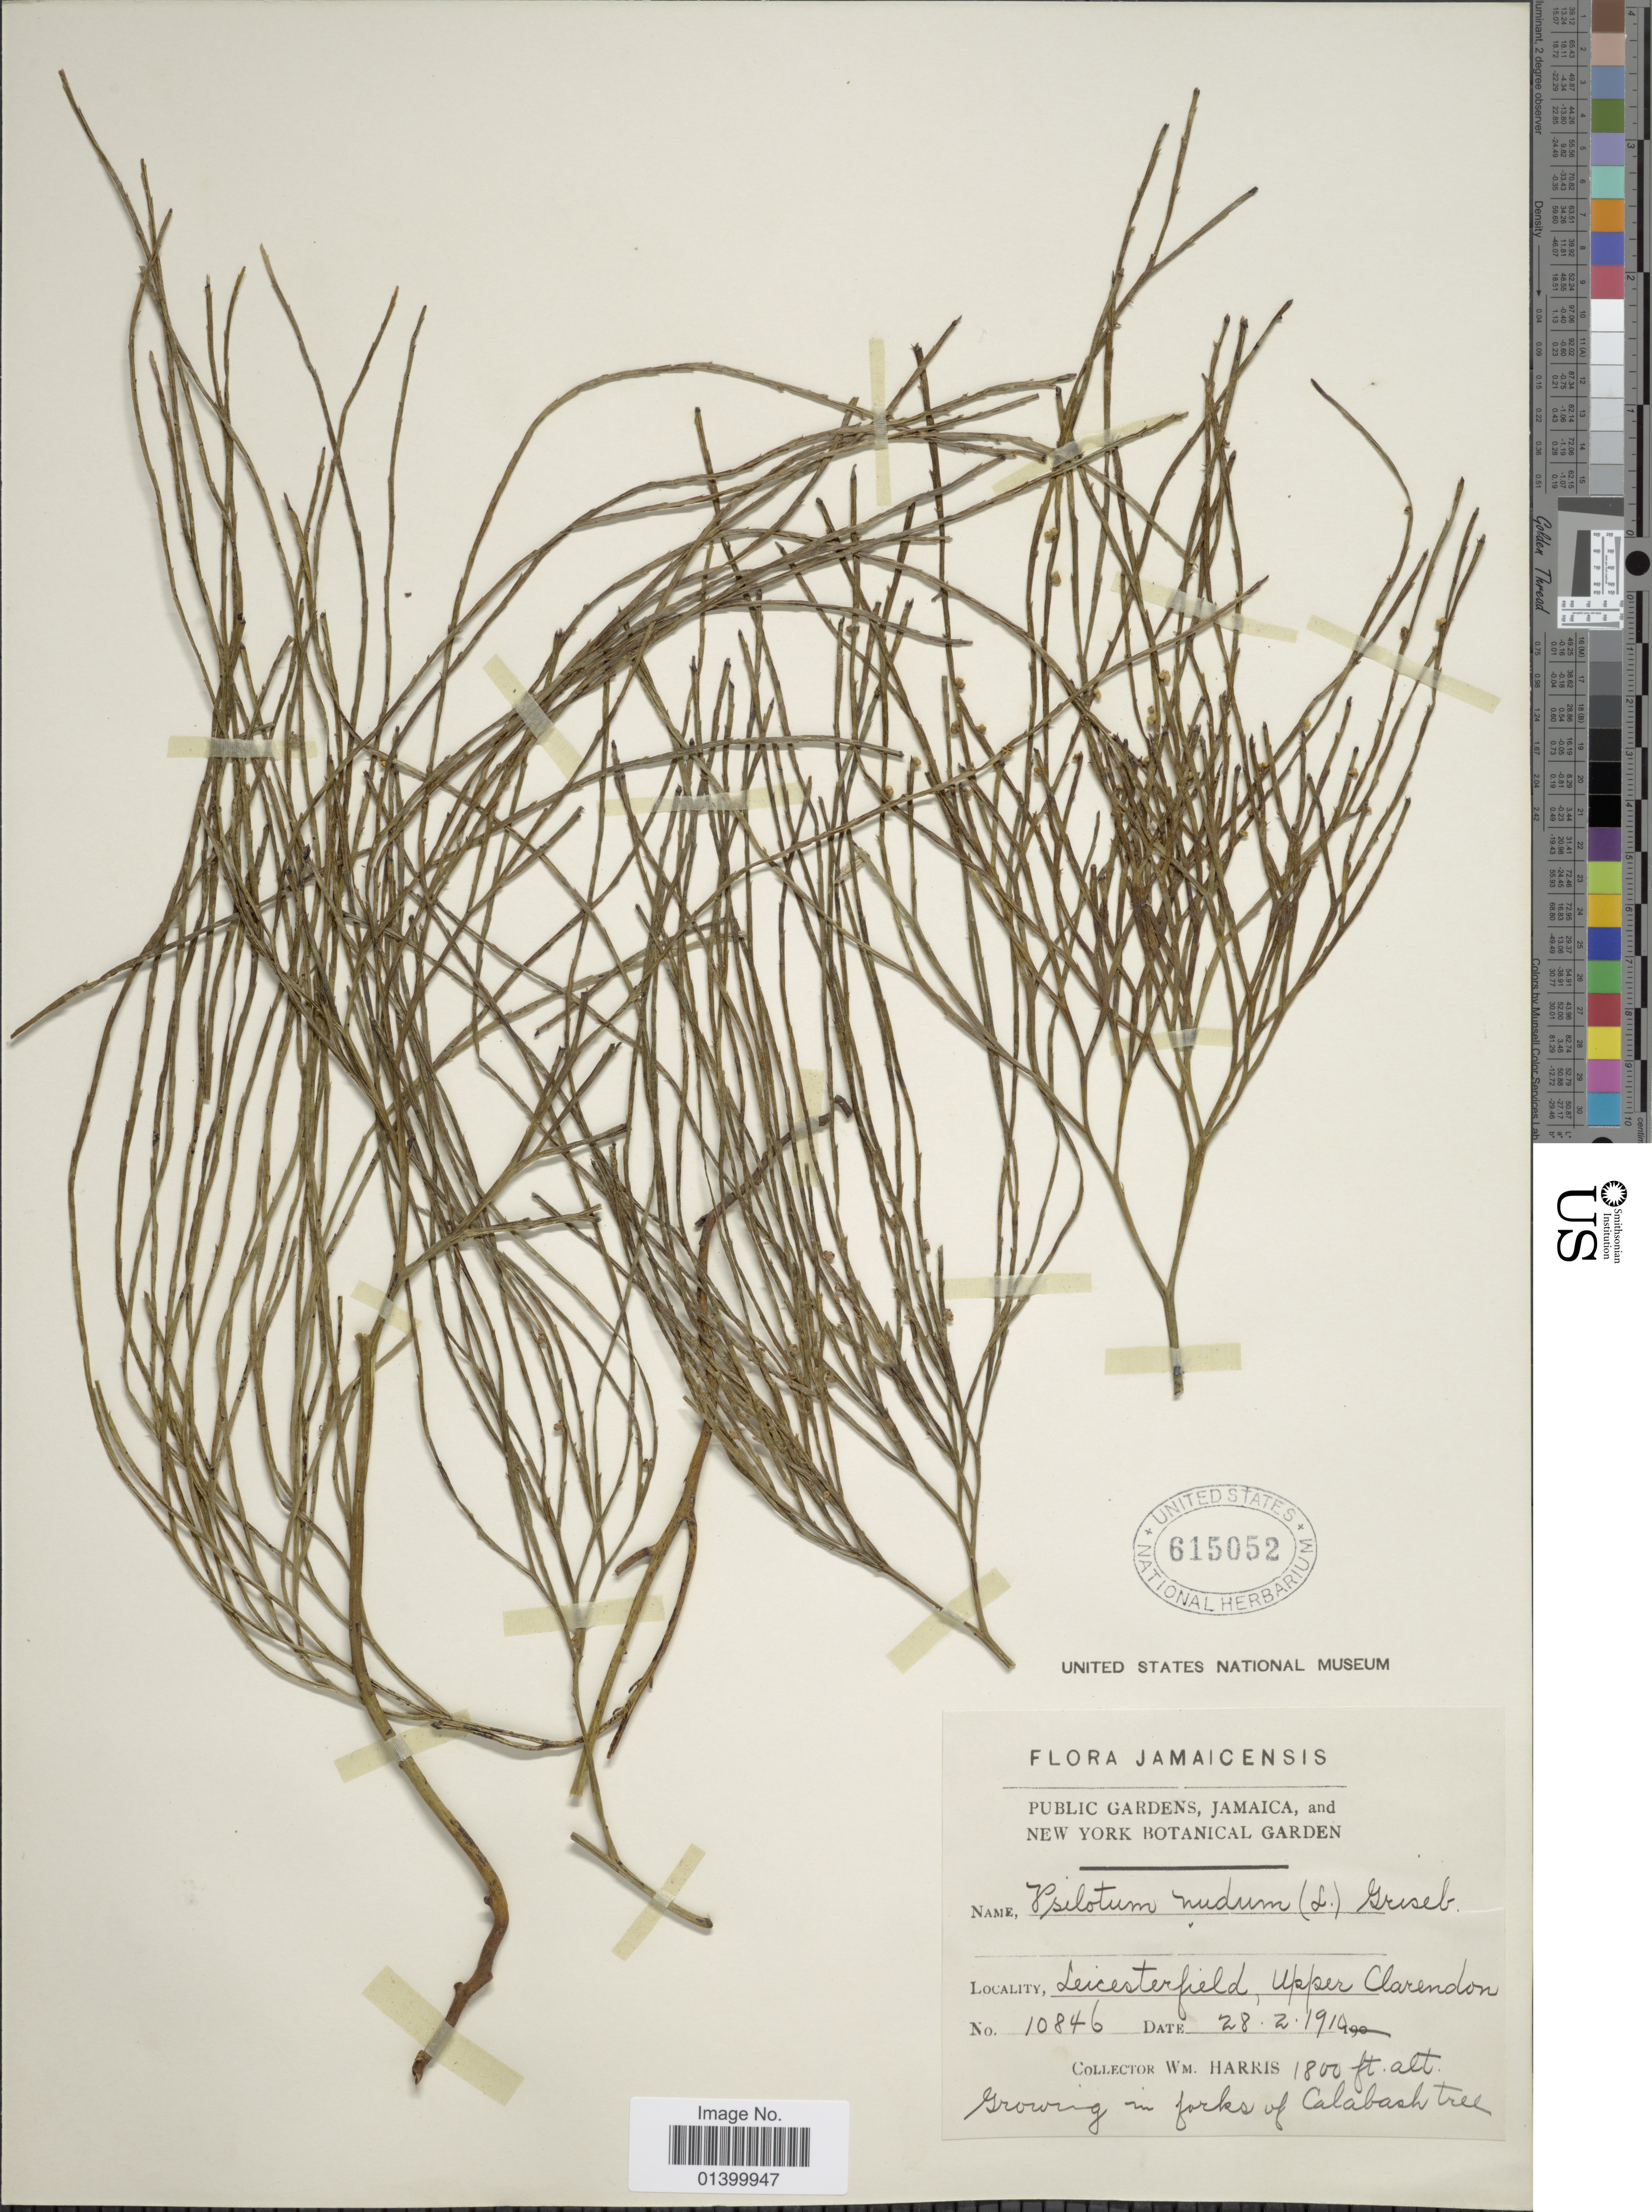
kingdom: Plantae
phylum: Tracheophyta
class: Polypodiopsida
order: Psilotales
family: Psilotaceae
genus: Psilotum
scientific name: Psilotum nudum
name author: (L.) P. Beauv.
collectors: W. Harris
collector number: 10846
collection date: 1910-02-28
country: Jamaica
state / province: Clarendon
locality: Leicesterfield, Upper Clarendon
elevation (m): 549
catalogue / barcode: US 615052